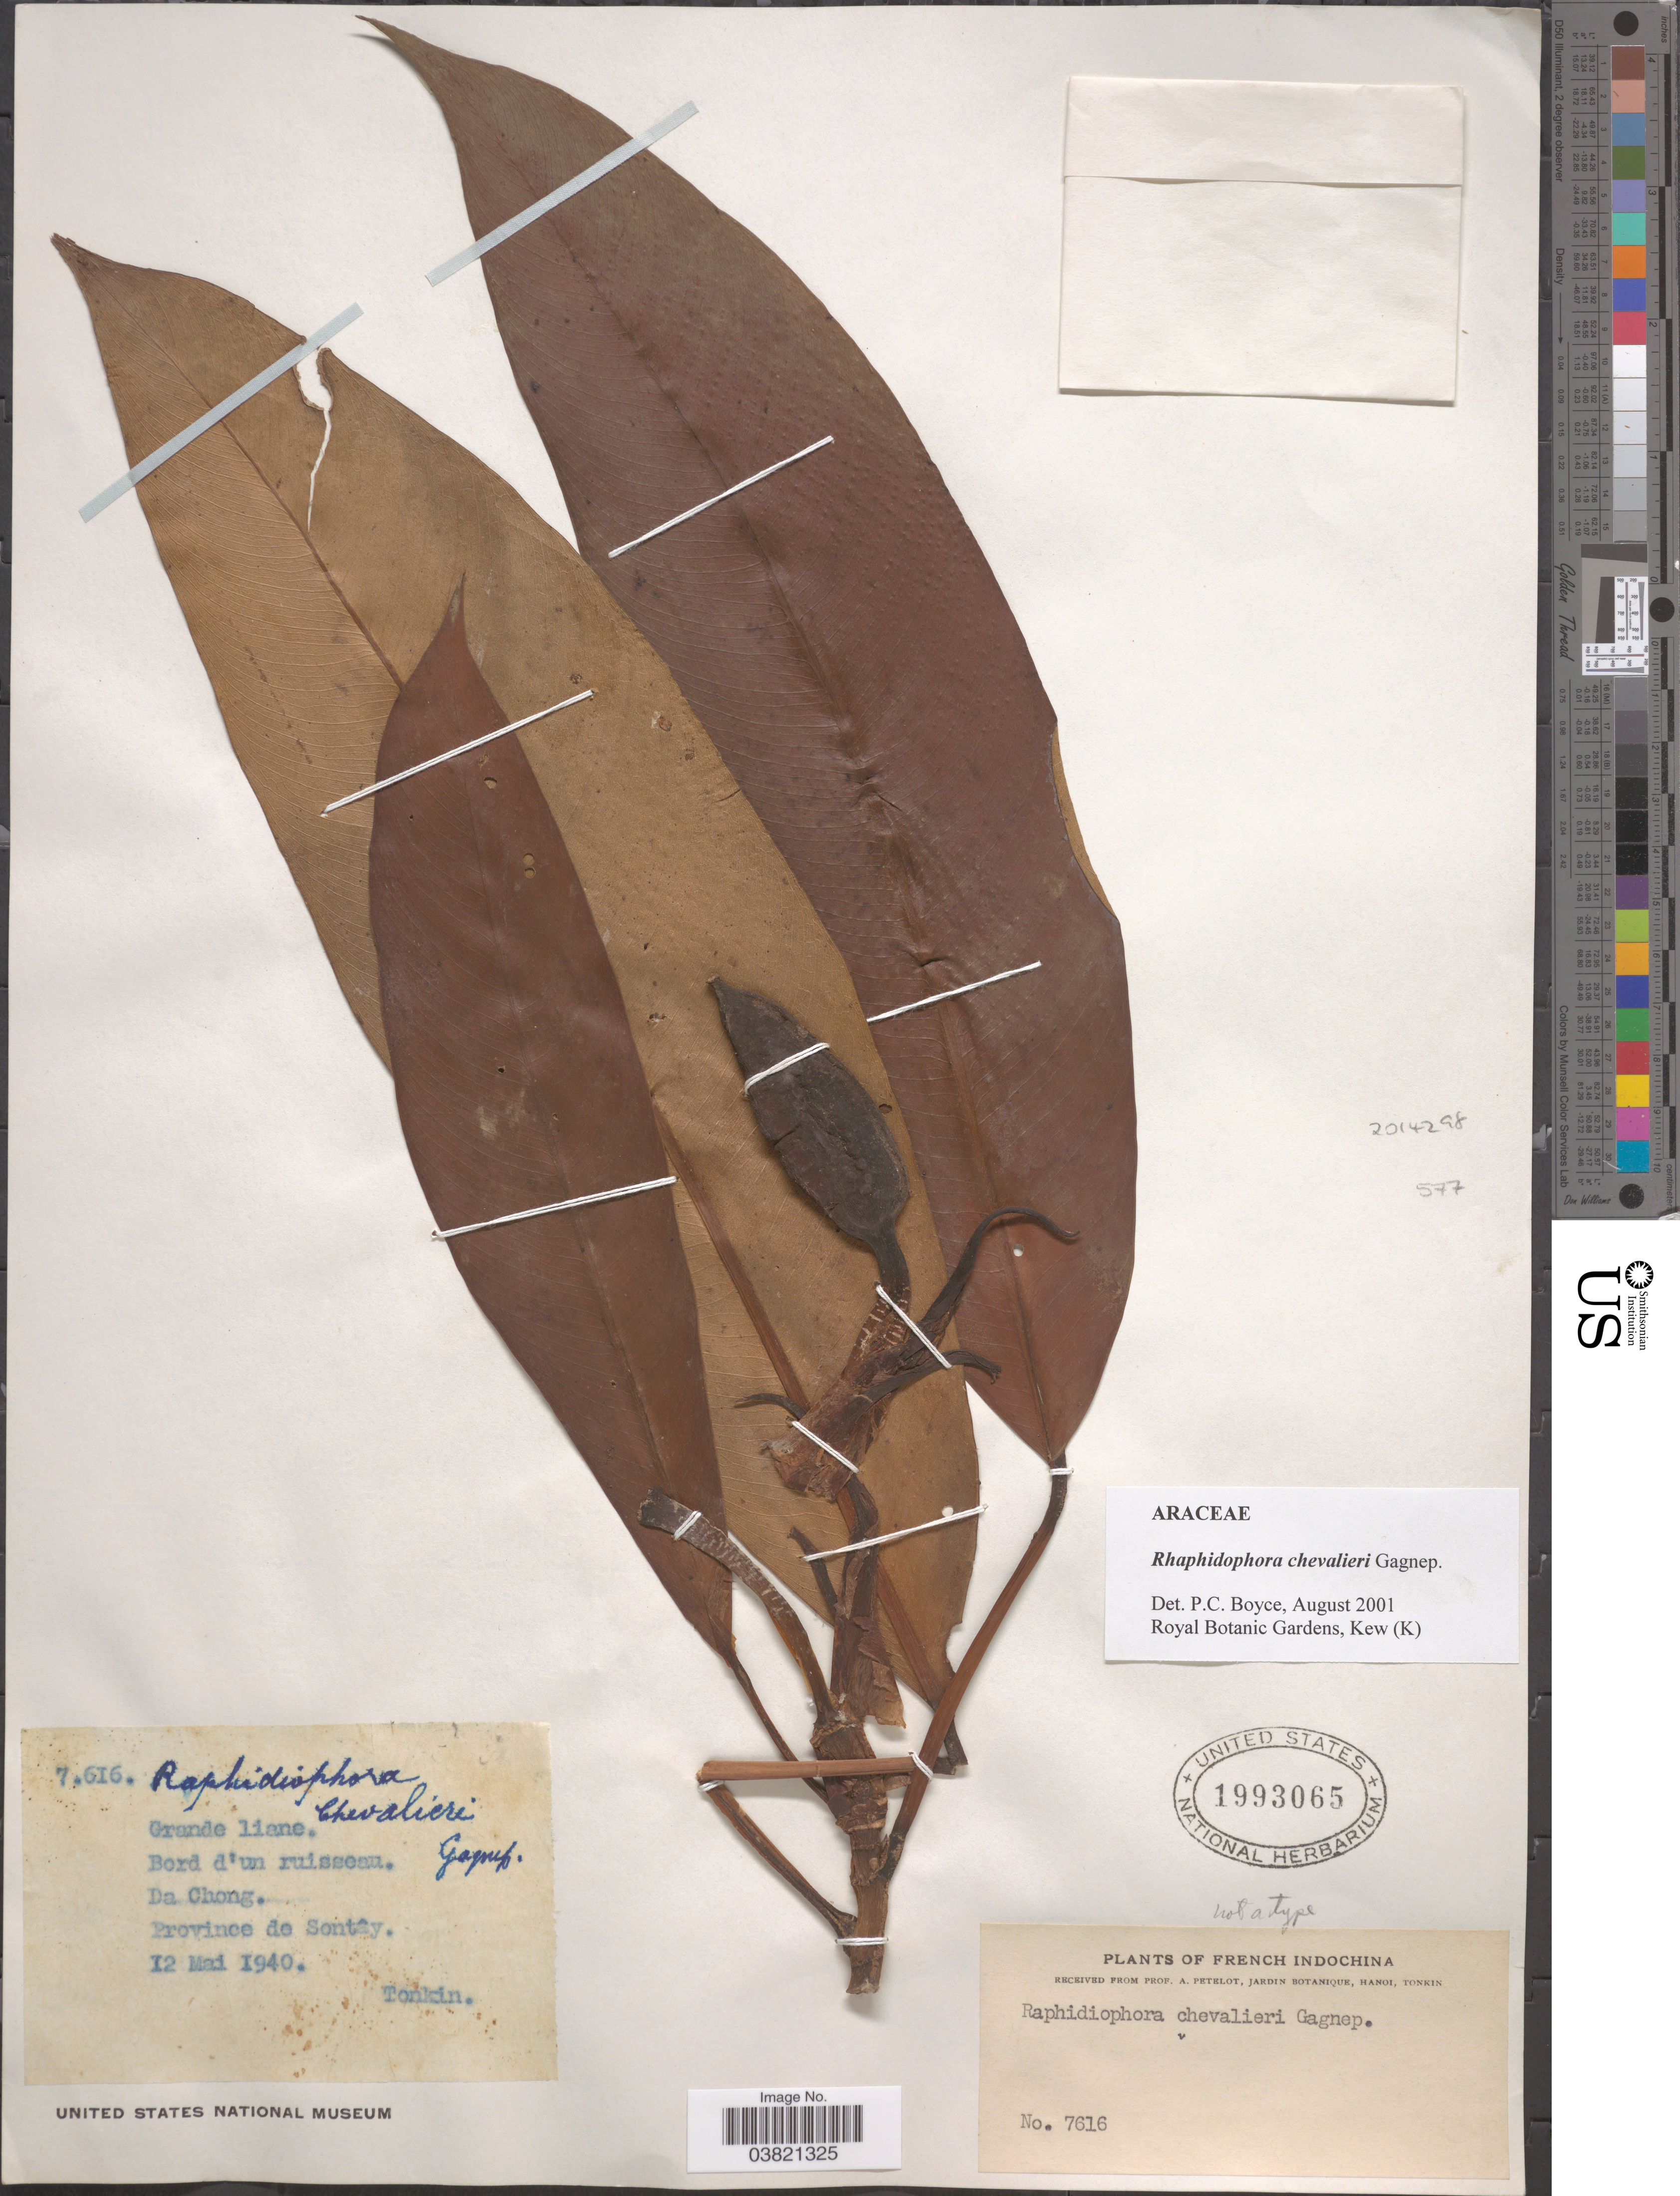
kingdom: Plantae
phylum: Tracheophyta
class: Liliopsida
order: Alismatales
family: Araceae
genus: Rhaphidophora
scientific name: Rhaphidophora chevalieri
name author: Gagnep.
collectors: P. A. Pételot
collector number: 7616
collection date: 1940-05-12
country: Vietnam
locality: Da Chong. Province de Sontây. French Indochina.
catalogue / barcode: US 1993065